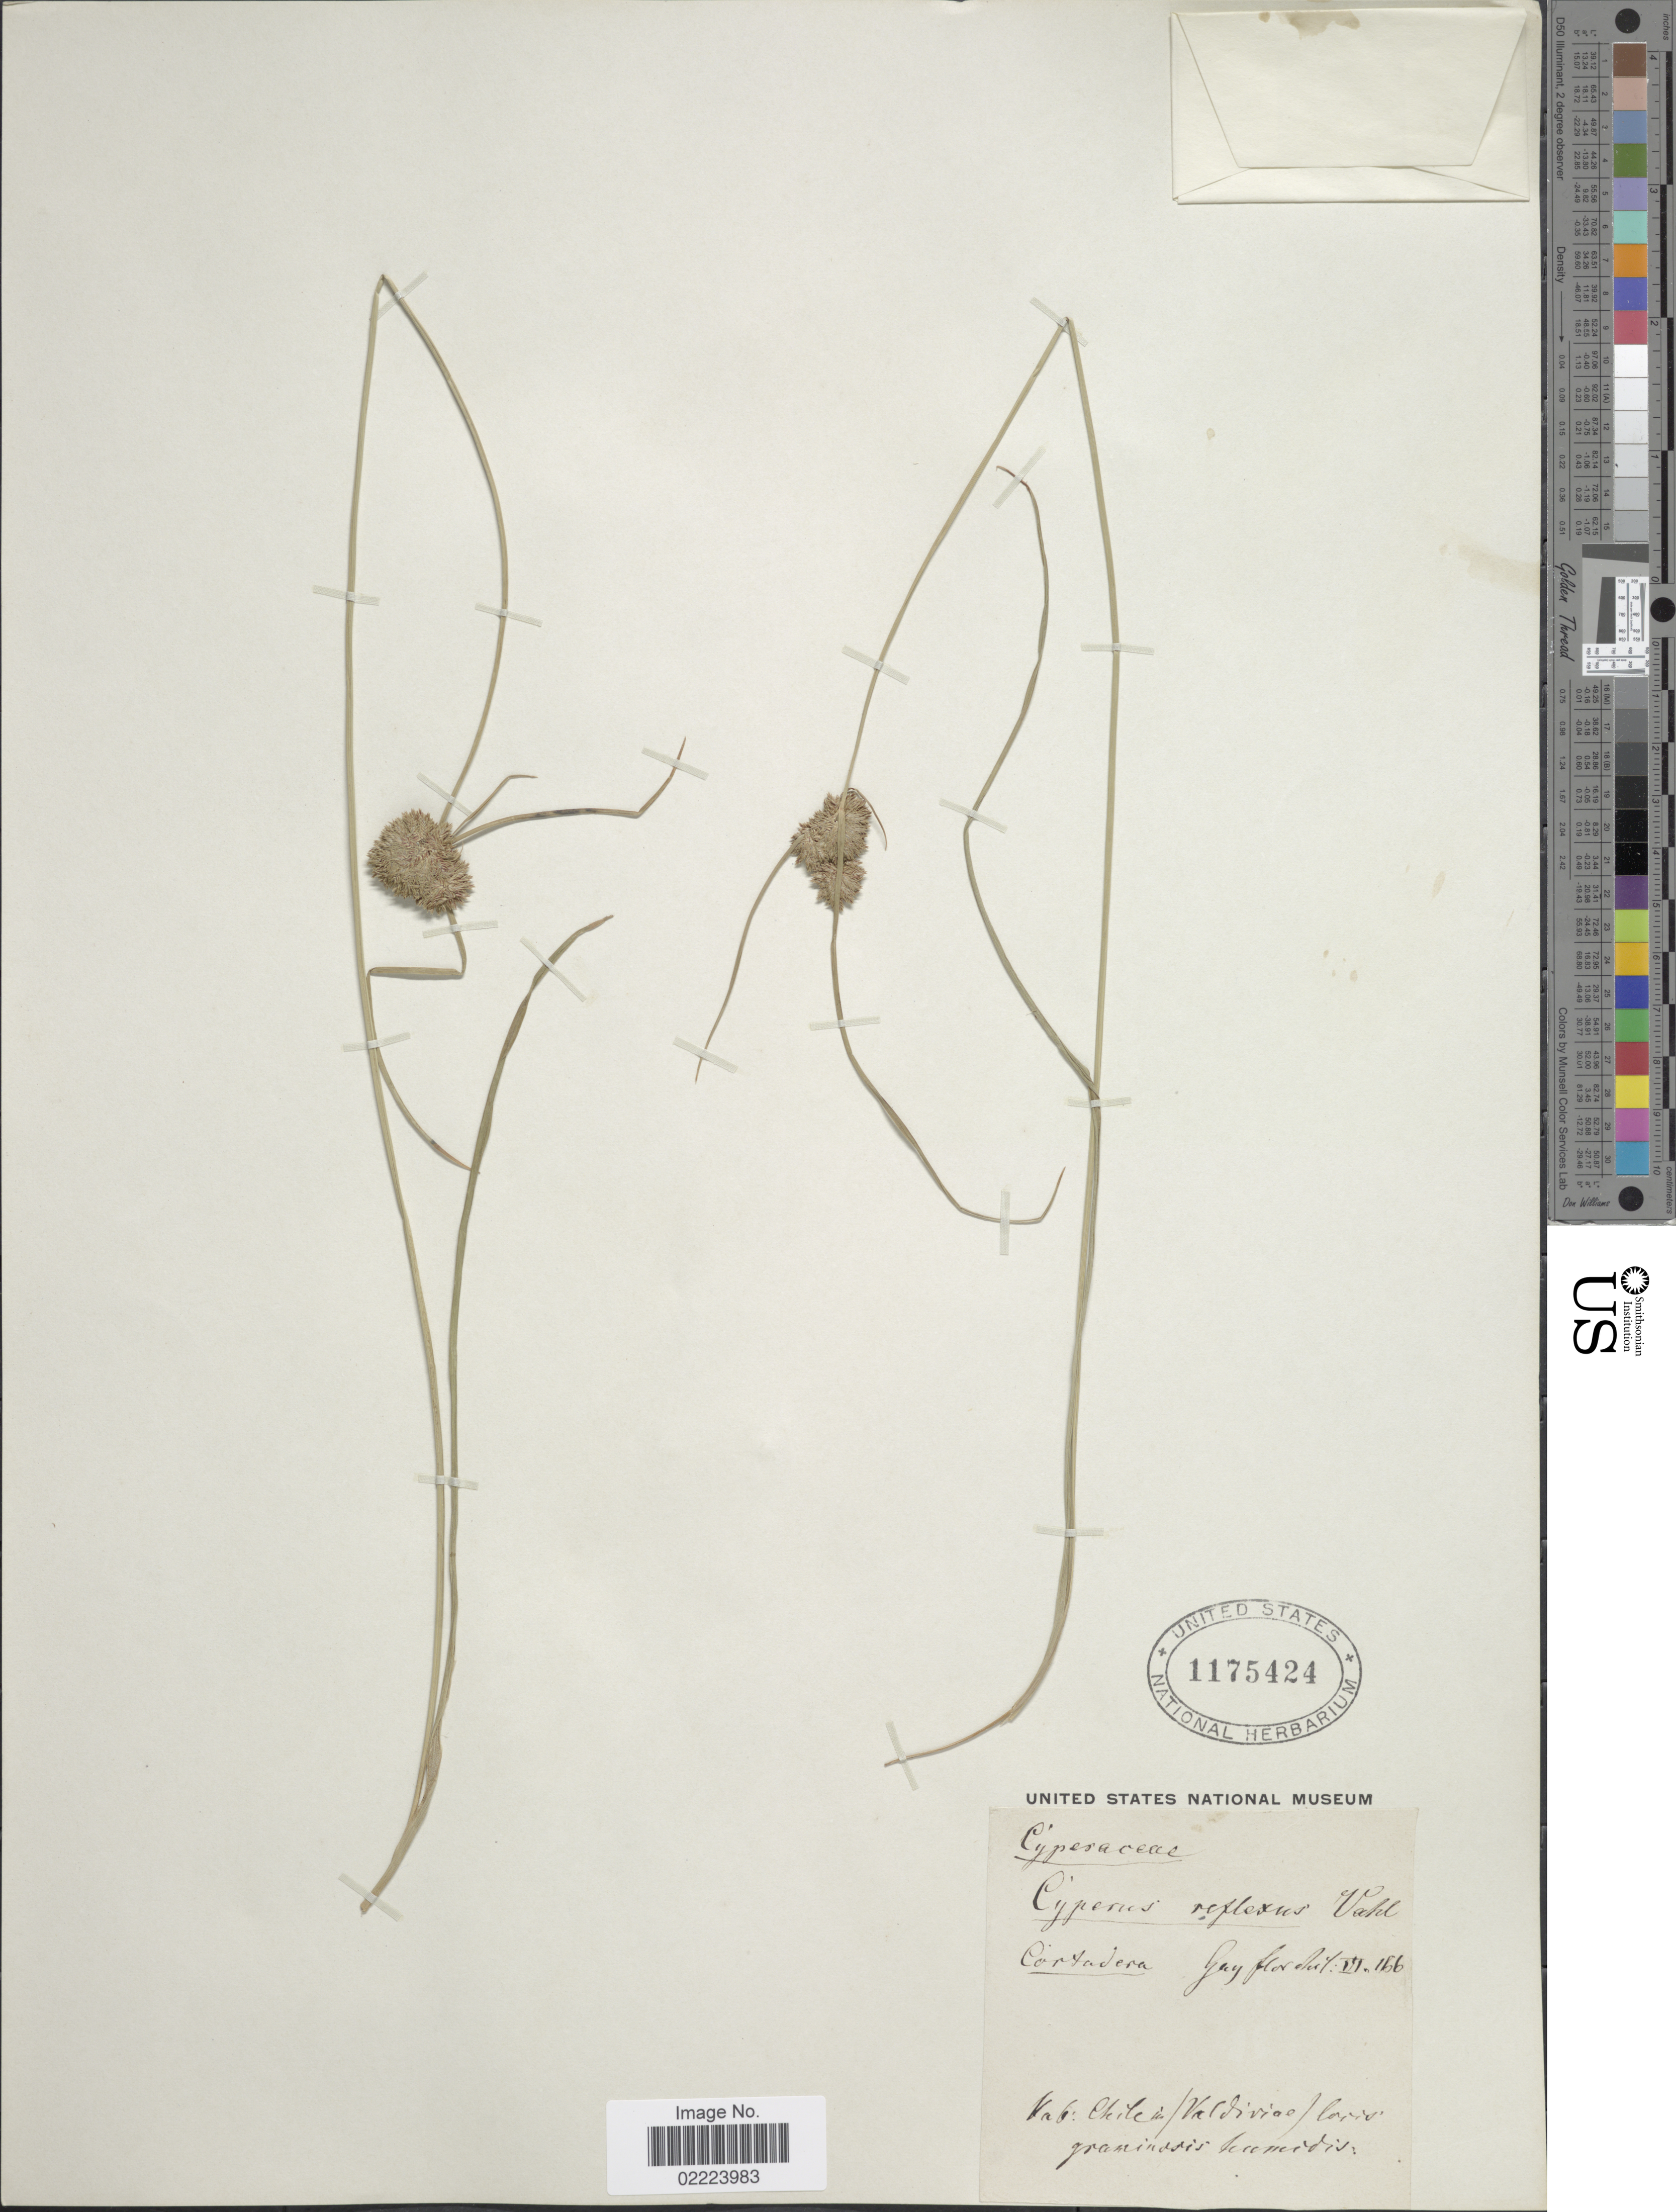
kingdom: Plantae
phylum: Tracheophyta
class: Liliopsida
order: Poales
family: Cyperaceae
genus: Cyperus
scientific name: Cyperus reflexus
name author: Vahl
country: Chile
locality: Valdivia.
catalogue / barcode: US 1175424